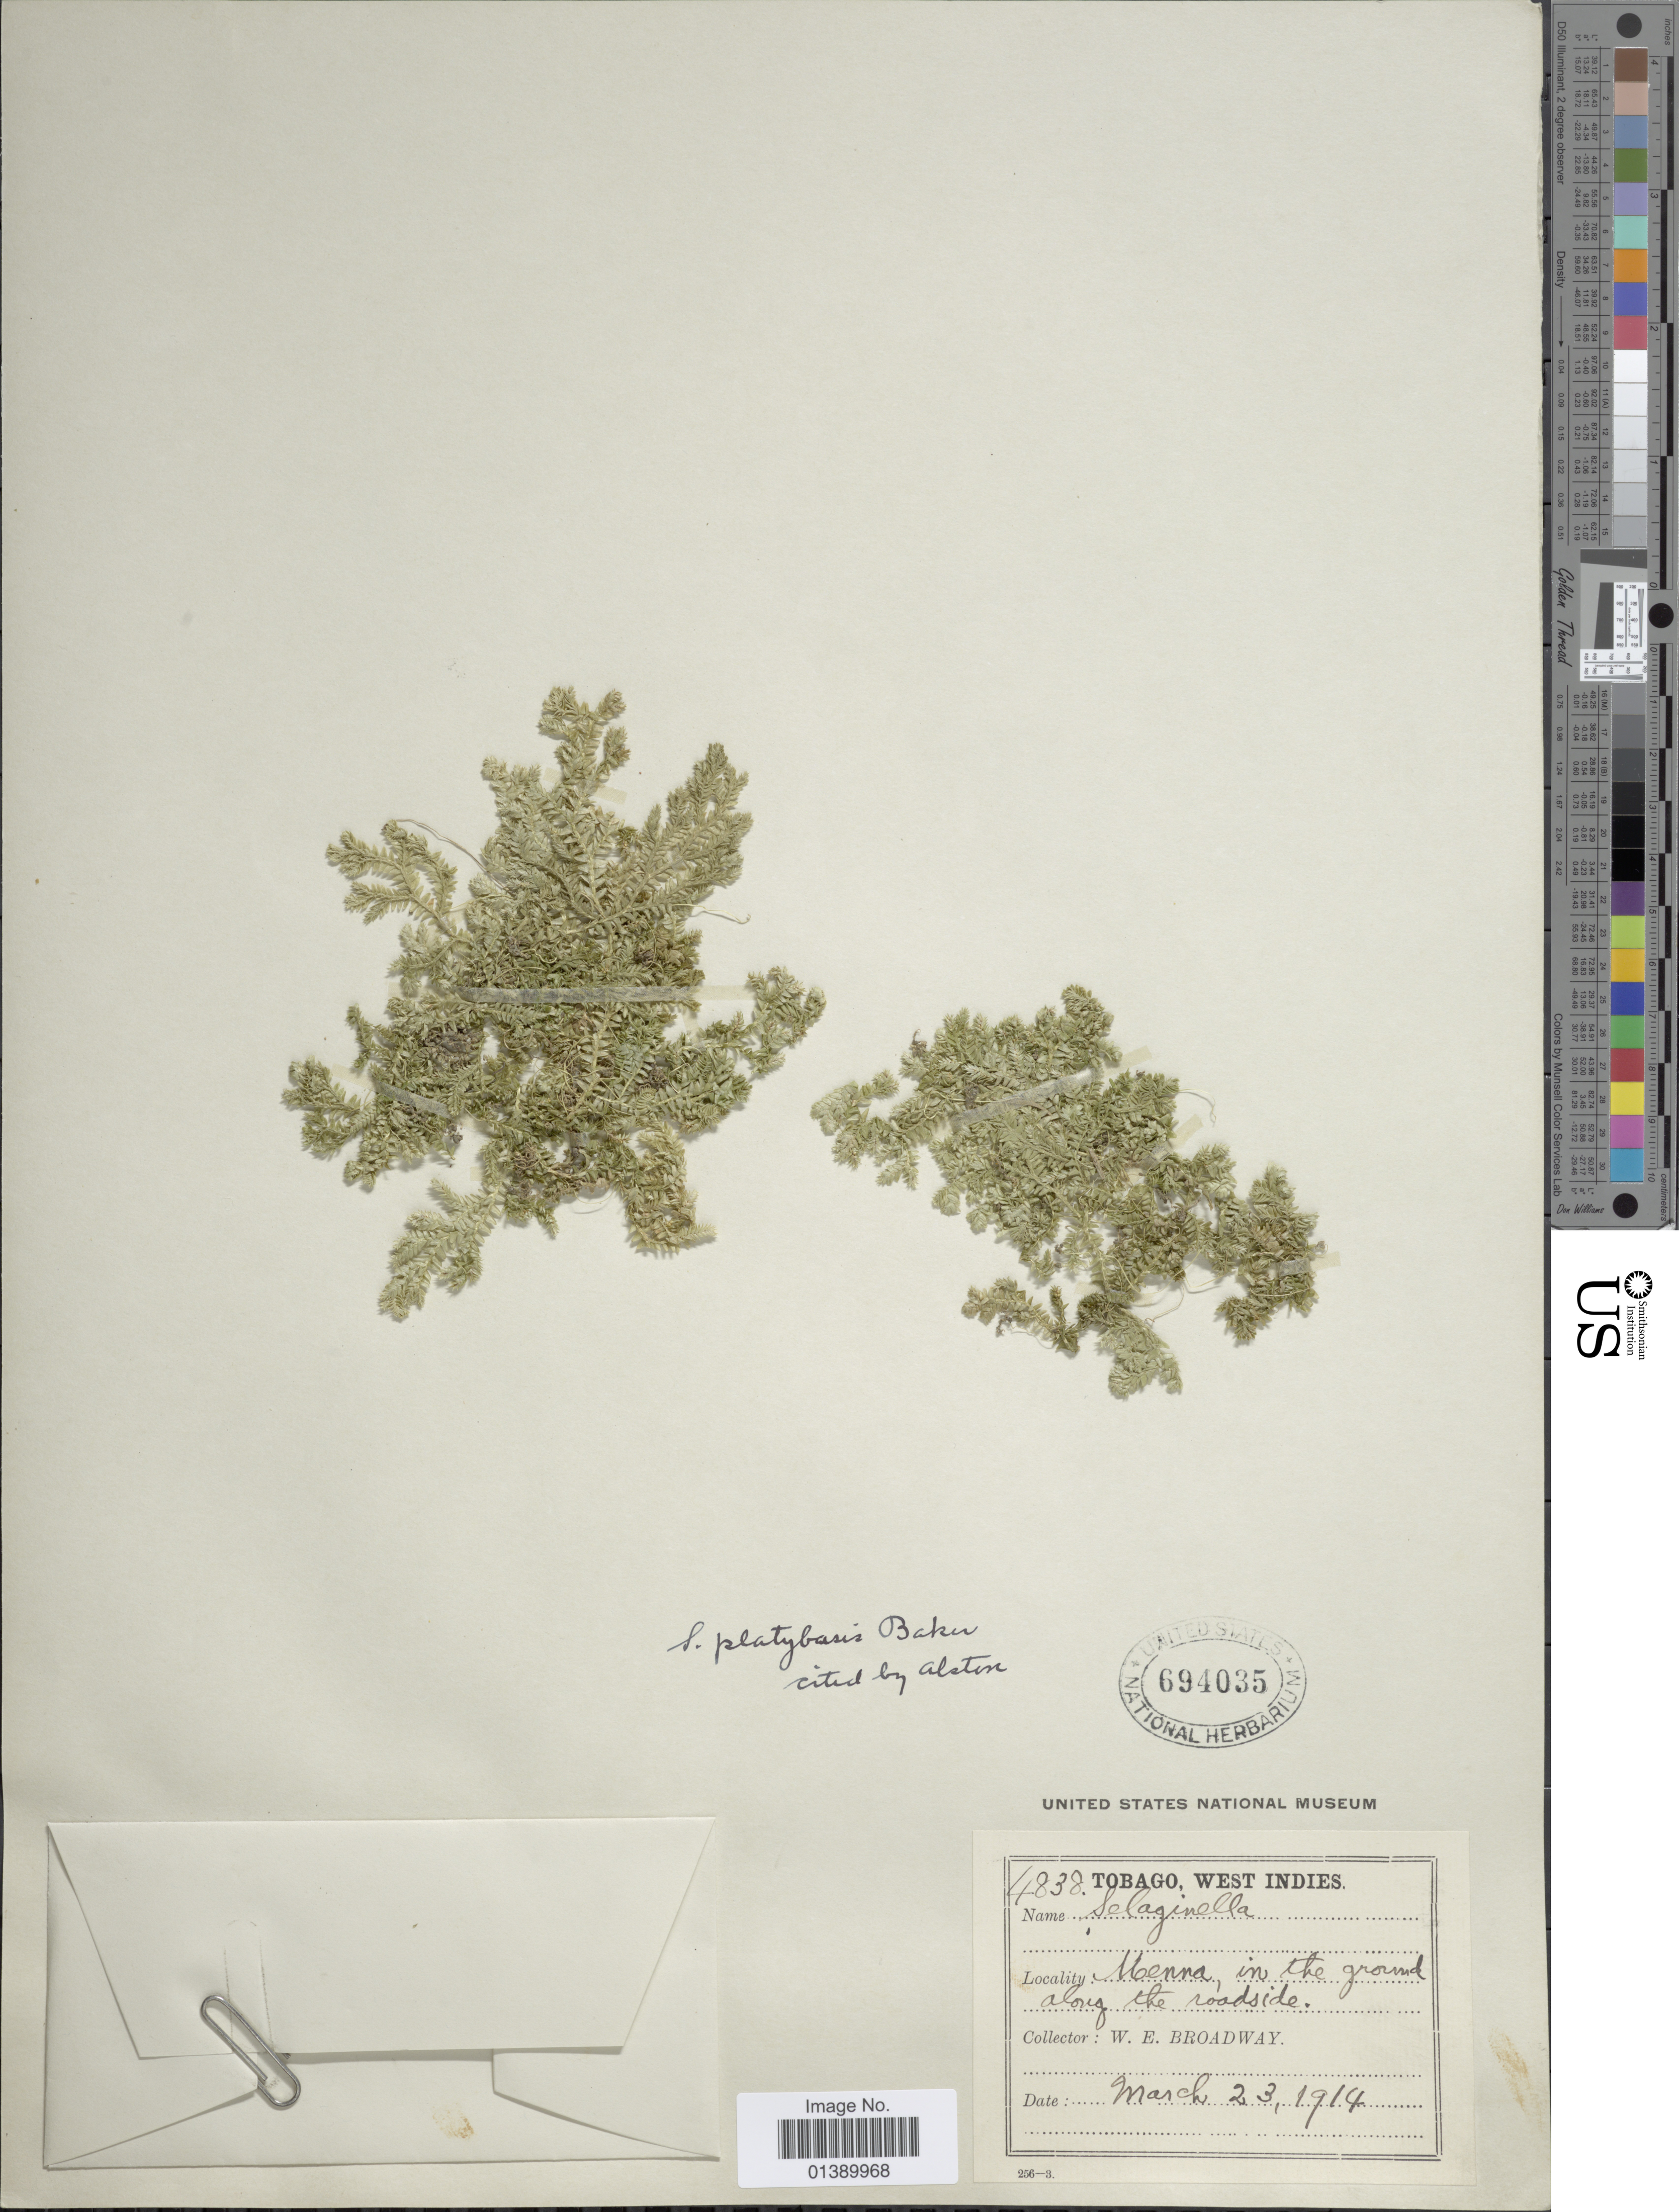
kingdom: Plantae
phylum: Tracheophyta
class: Lycopodiopsida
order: Selaginellales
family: Selaginellaceae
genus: Selaginella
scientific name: Selaginella producta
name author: Baker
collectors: W. E. Broadway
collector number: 4838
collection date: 1914-03-23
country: Trinidad and Tobago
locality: Tobago, West Indies, Moenna, in the ground along the roadside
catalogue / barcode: US 694035